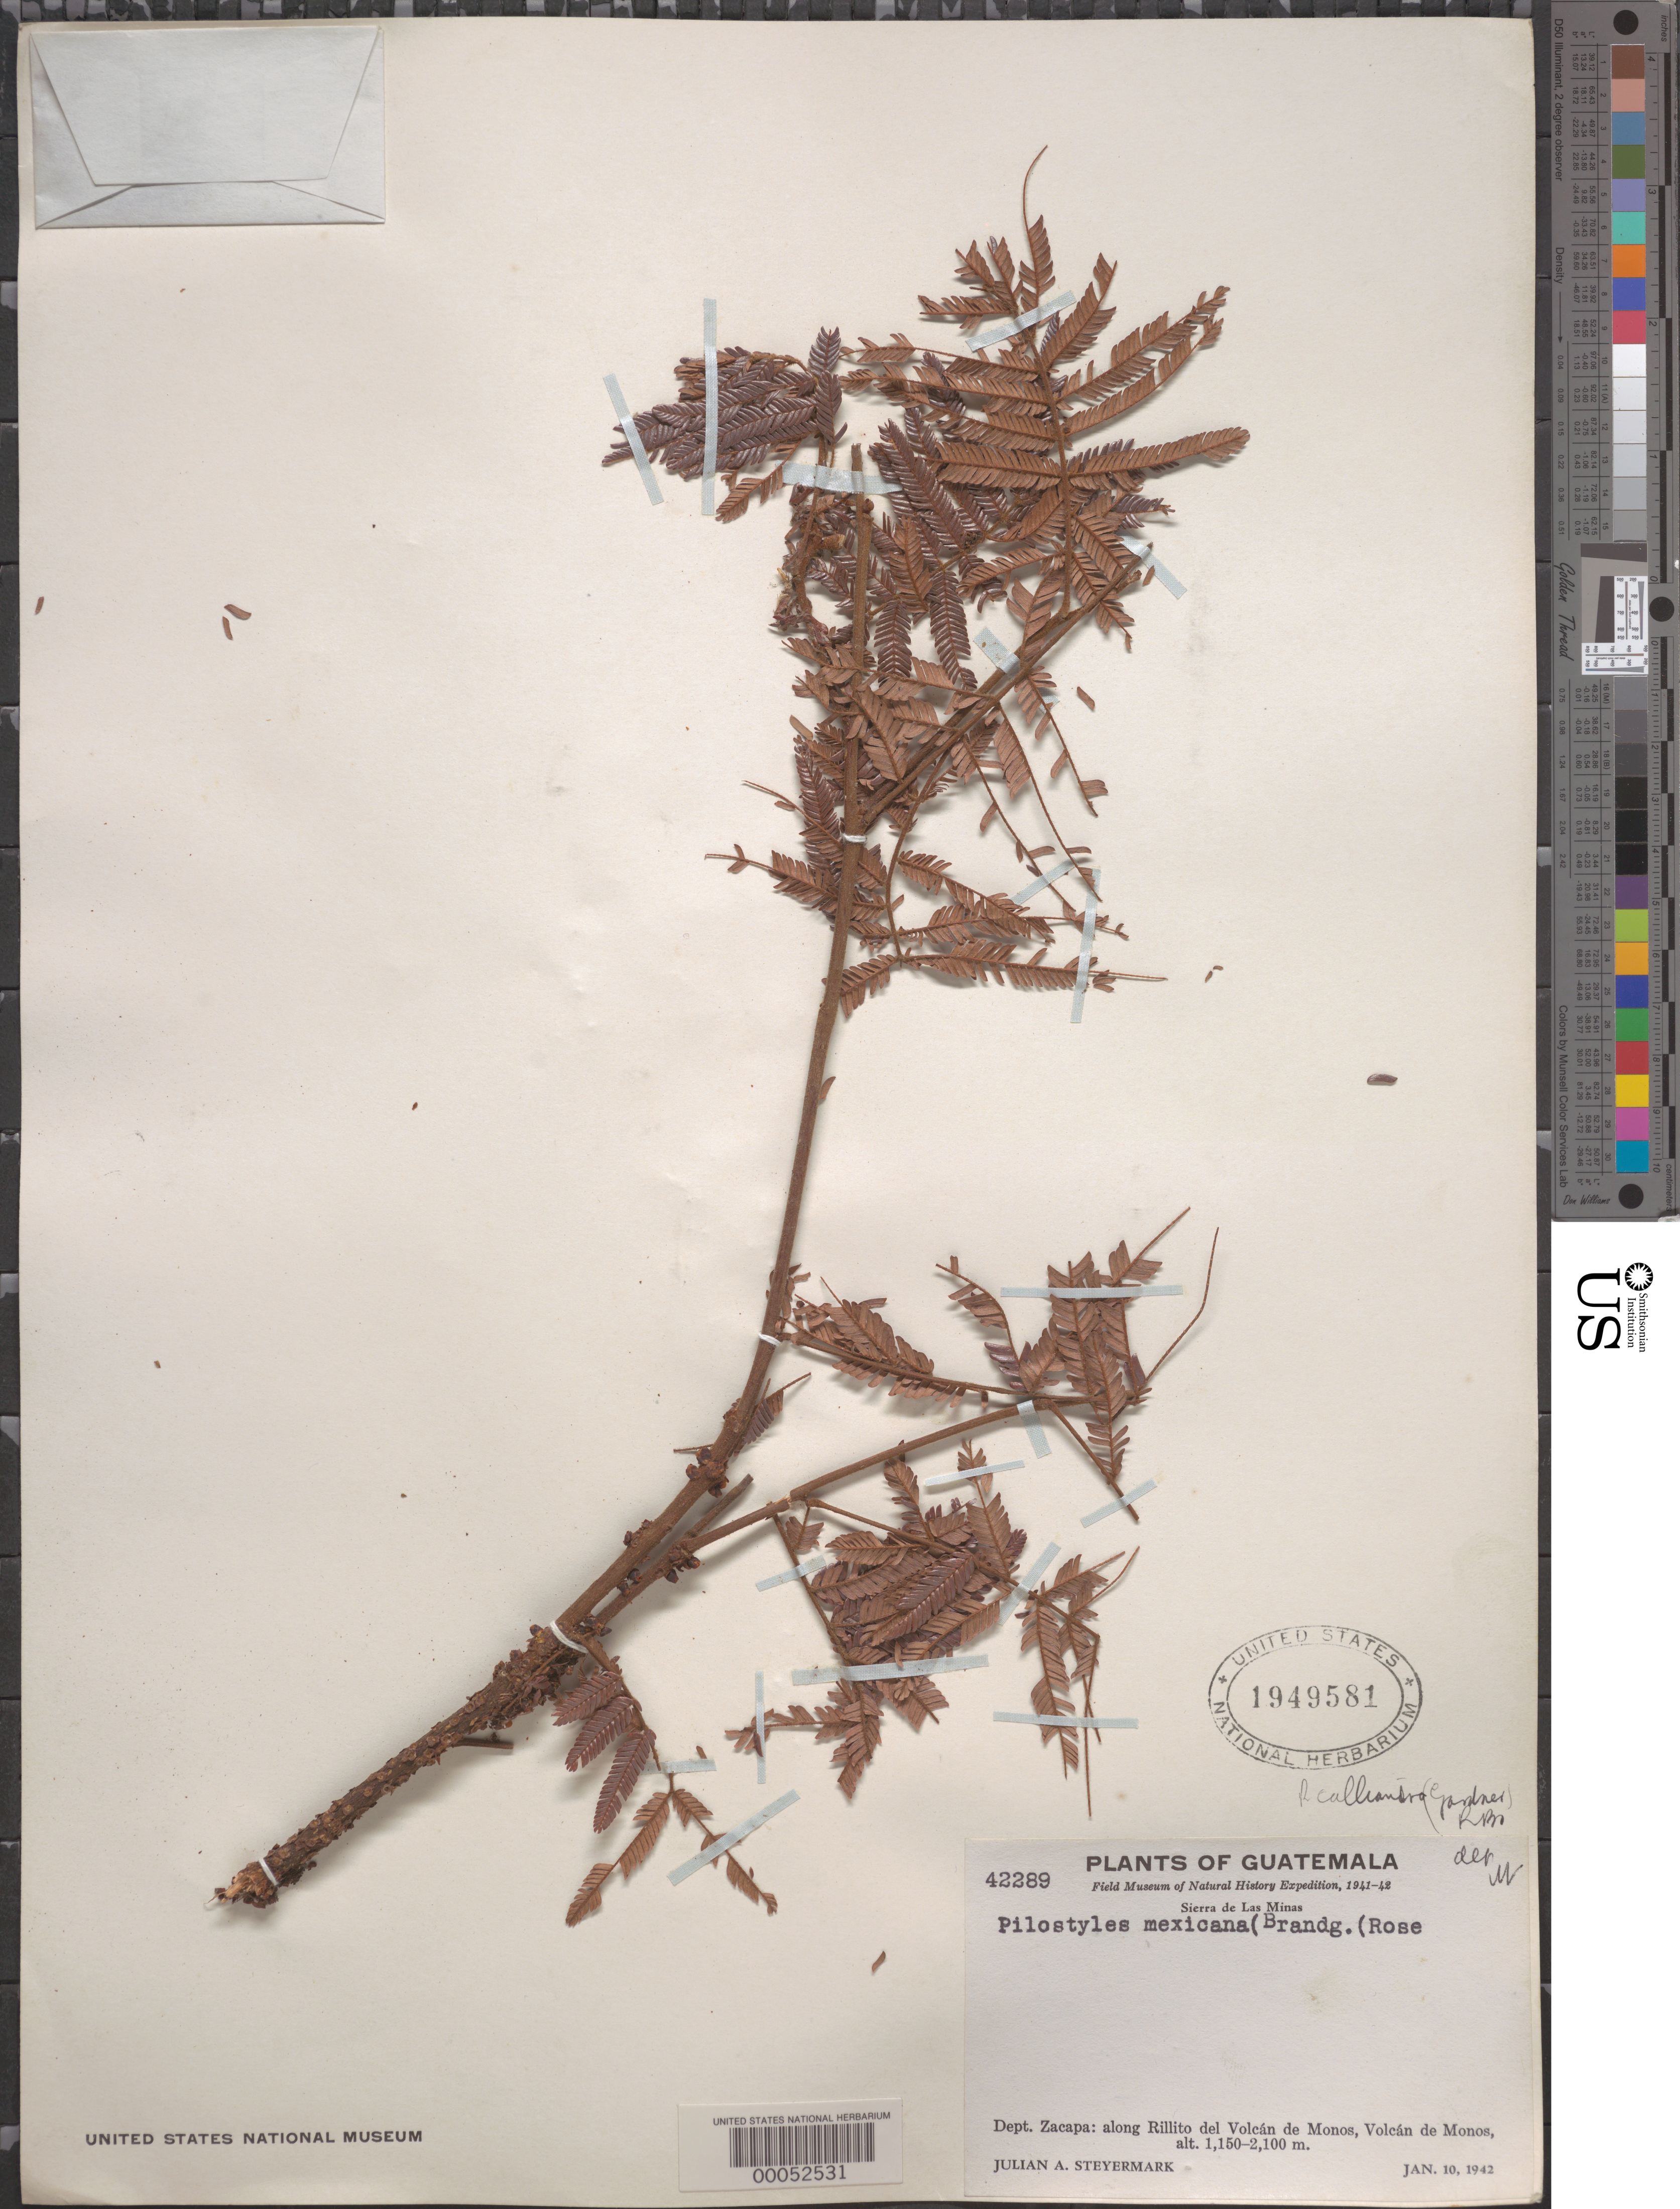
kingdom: Plantae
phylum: Tracheophyta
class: Magnoliopsida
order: Cucurbitales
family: Apodanthaceae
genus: Pilostyles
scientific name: Pilostyles calliandrae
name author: (Gardner) R. Br.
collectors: J. Steyermark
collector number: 42289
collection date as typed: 10 Jan 1942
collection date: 1942-01-10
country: Guatemala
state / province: Zacapa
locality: Along rillilto del volcan de monos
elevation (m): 1150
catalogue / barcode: US 1949581